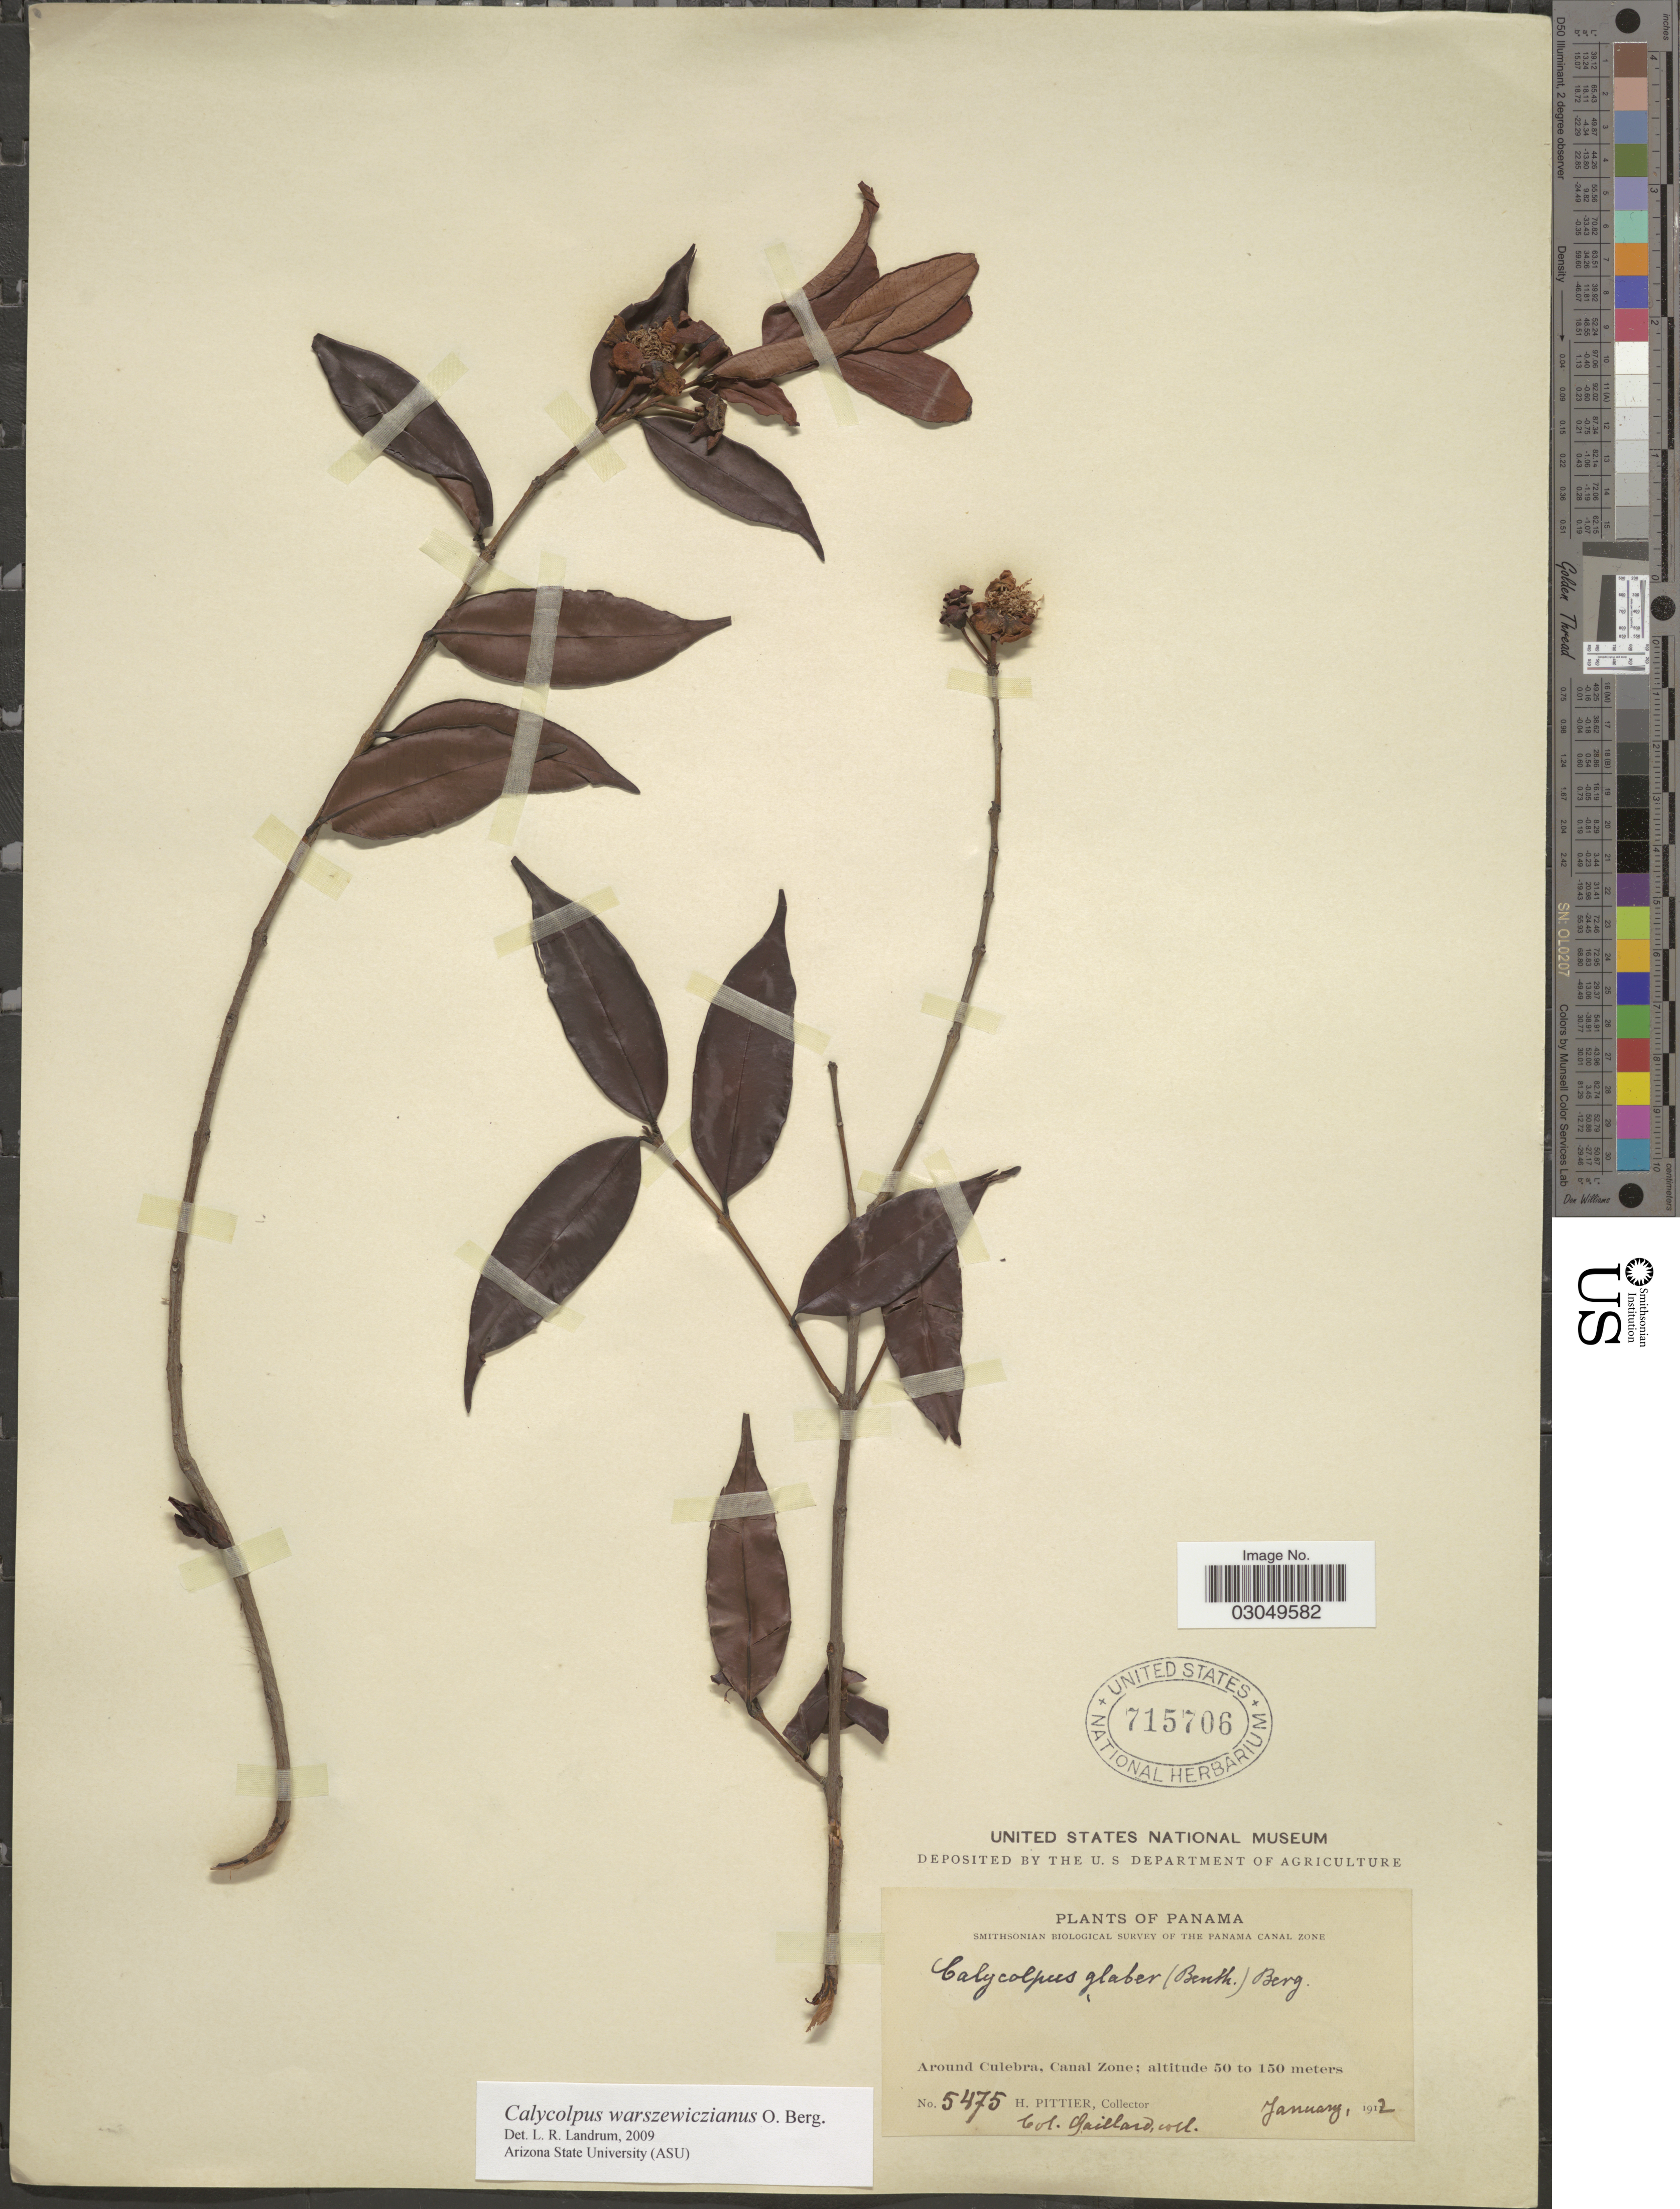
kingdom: Plantae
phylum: Tracheophyta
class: Magnoliopsida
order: Myrtales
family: Myrtaceae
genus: Calycolpus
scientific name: Calycolpus warszewiczianus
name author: O. Berg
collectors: H. F. Pittier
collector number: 5475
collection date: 1912-01-01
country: Panama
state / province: Colón / Panamá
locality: Around Culebra, Canal Zone.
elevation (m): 50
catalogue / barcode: US 715706